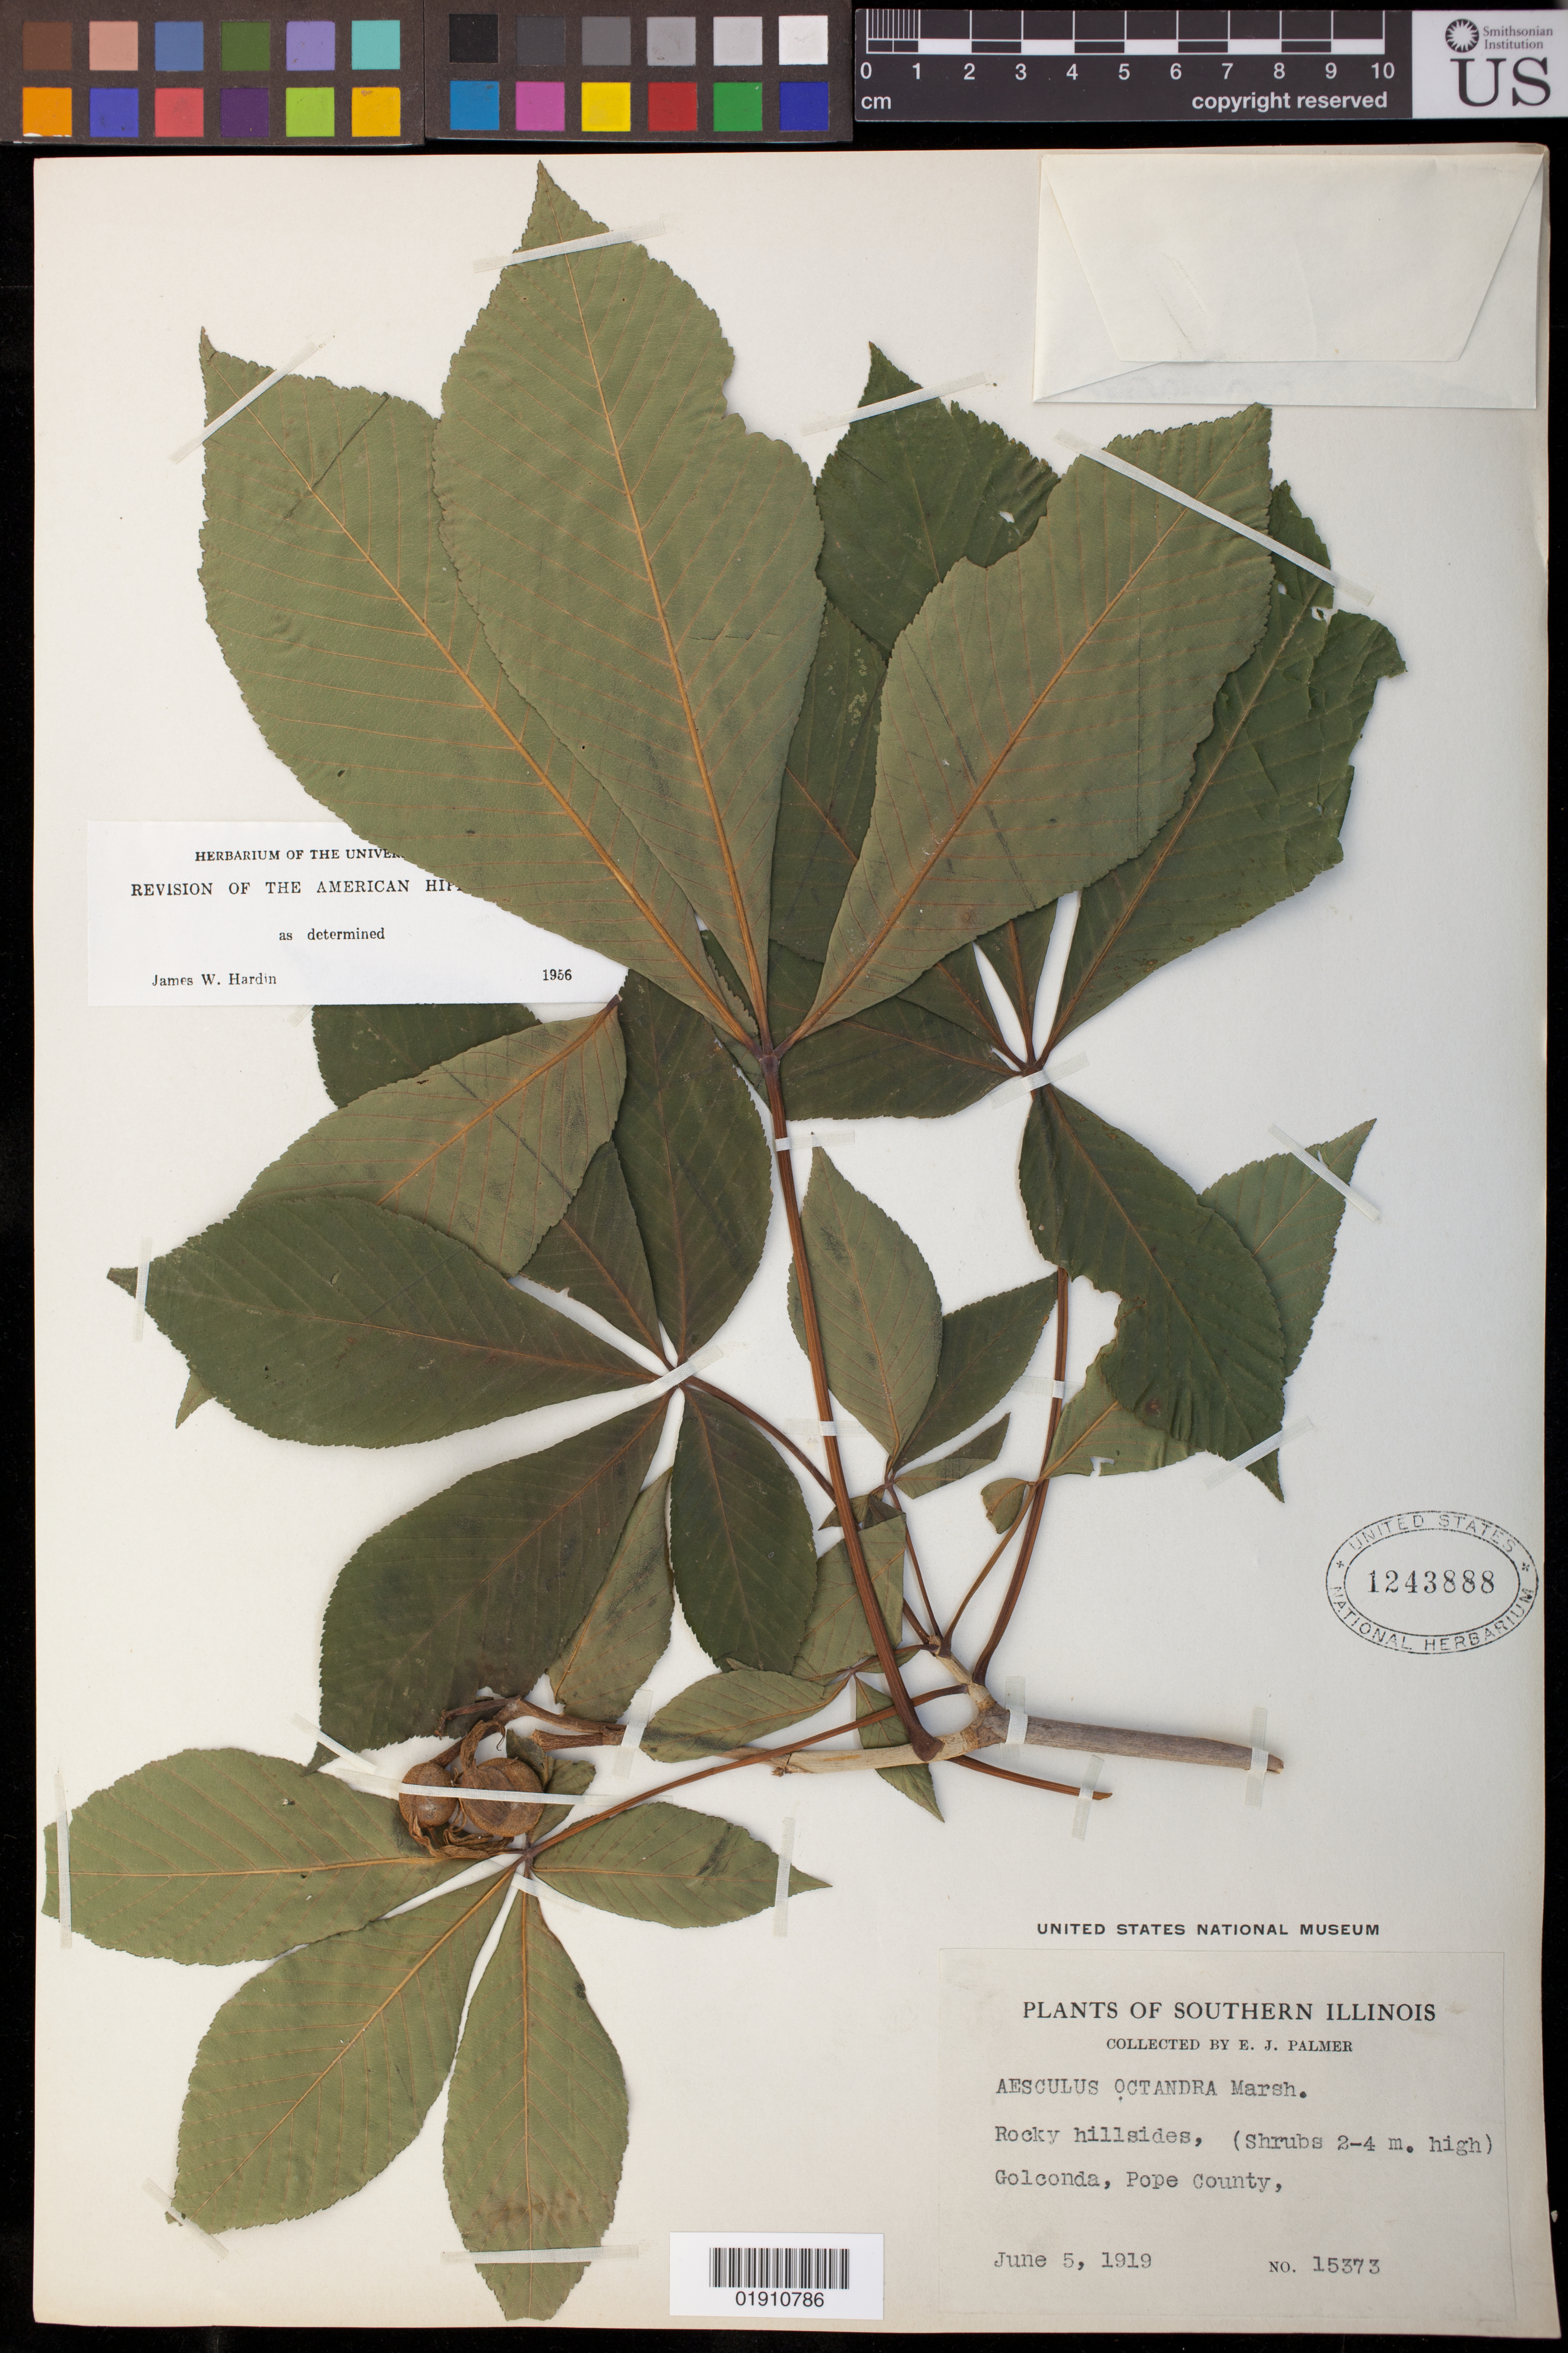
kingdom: Plantae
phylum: Tracheophyta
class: Magnoliopsida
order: Sapindales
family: Sapindaceae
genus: Aesculus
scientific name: Aesculus octandra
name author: Marshall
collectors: E. J. Palmer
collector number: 15373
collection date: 1919-06-05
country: United States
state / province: Illinois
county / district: Pope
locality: Golconda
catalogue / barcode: US 1243888